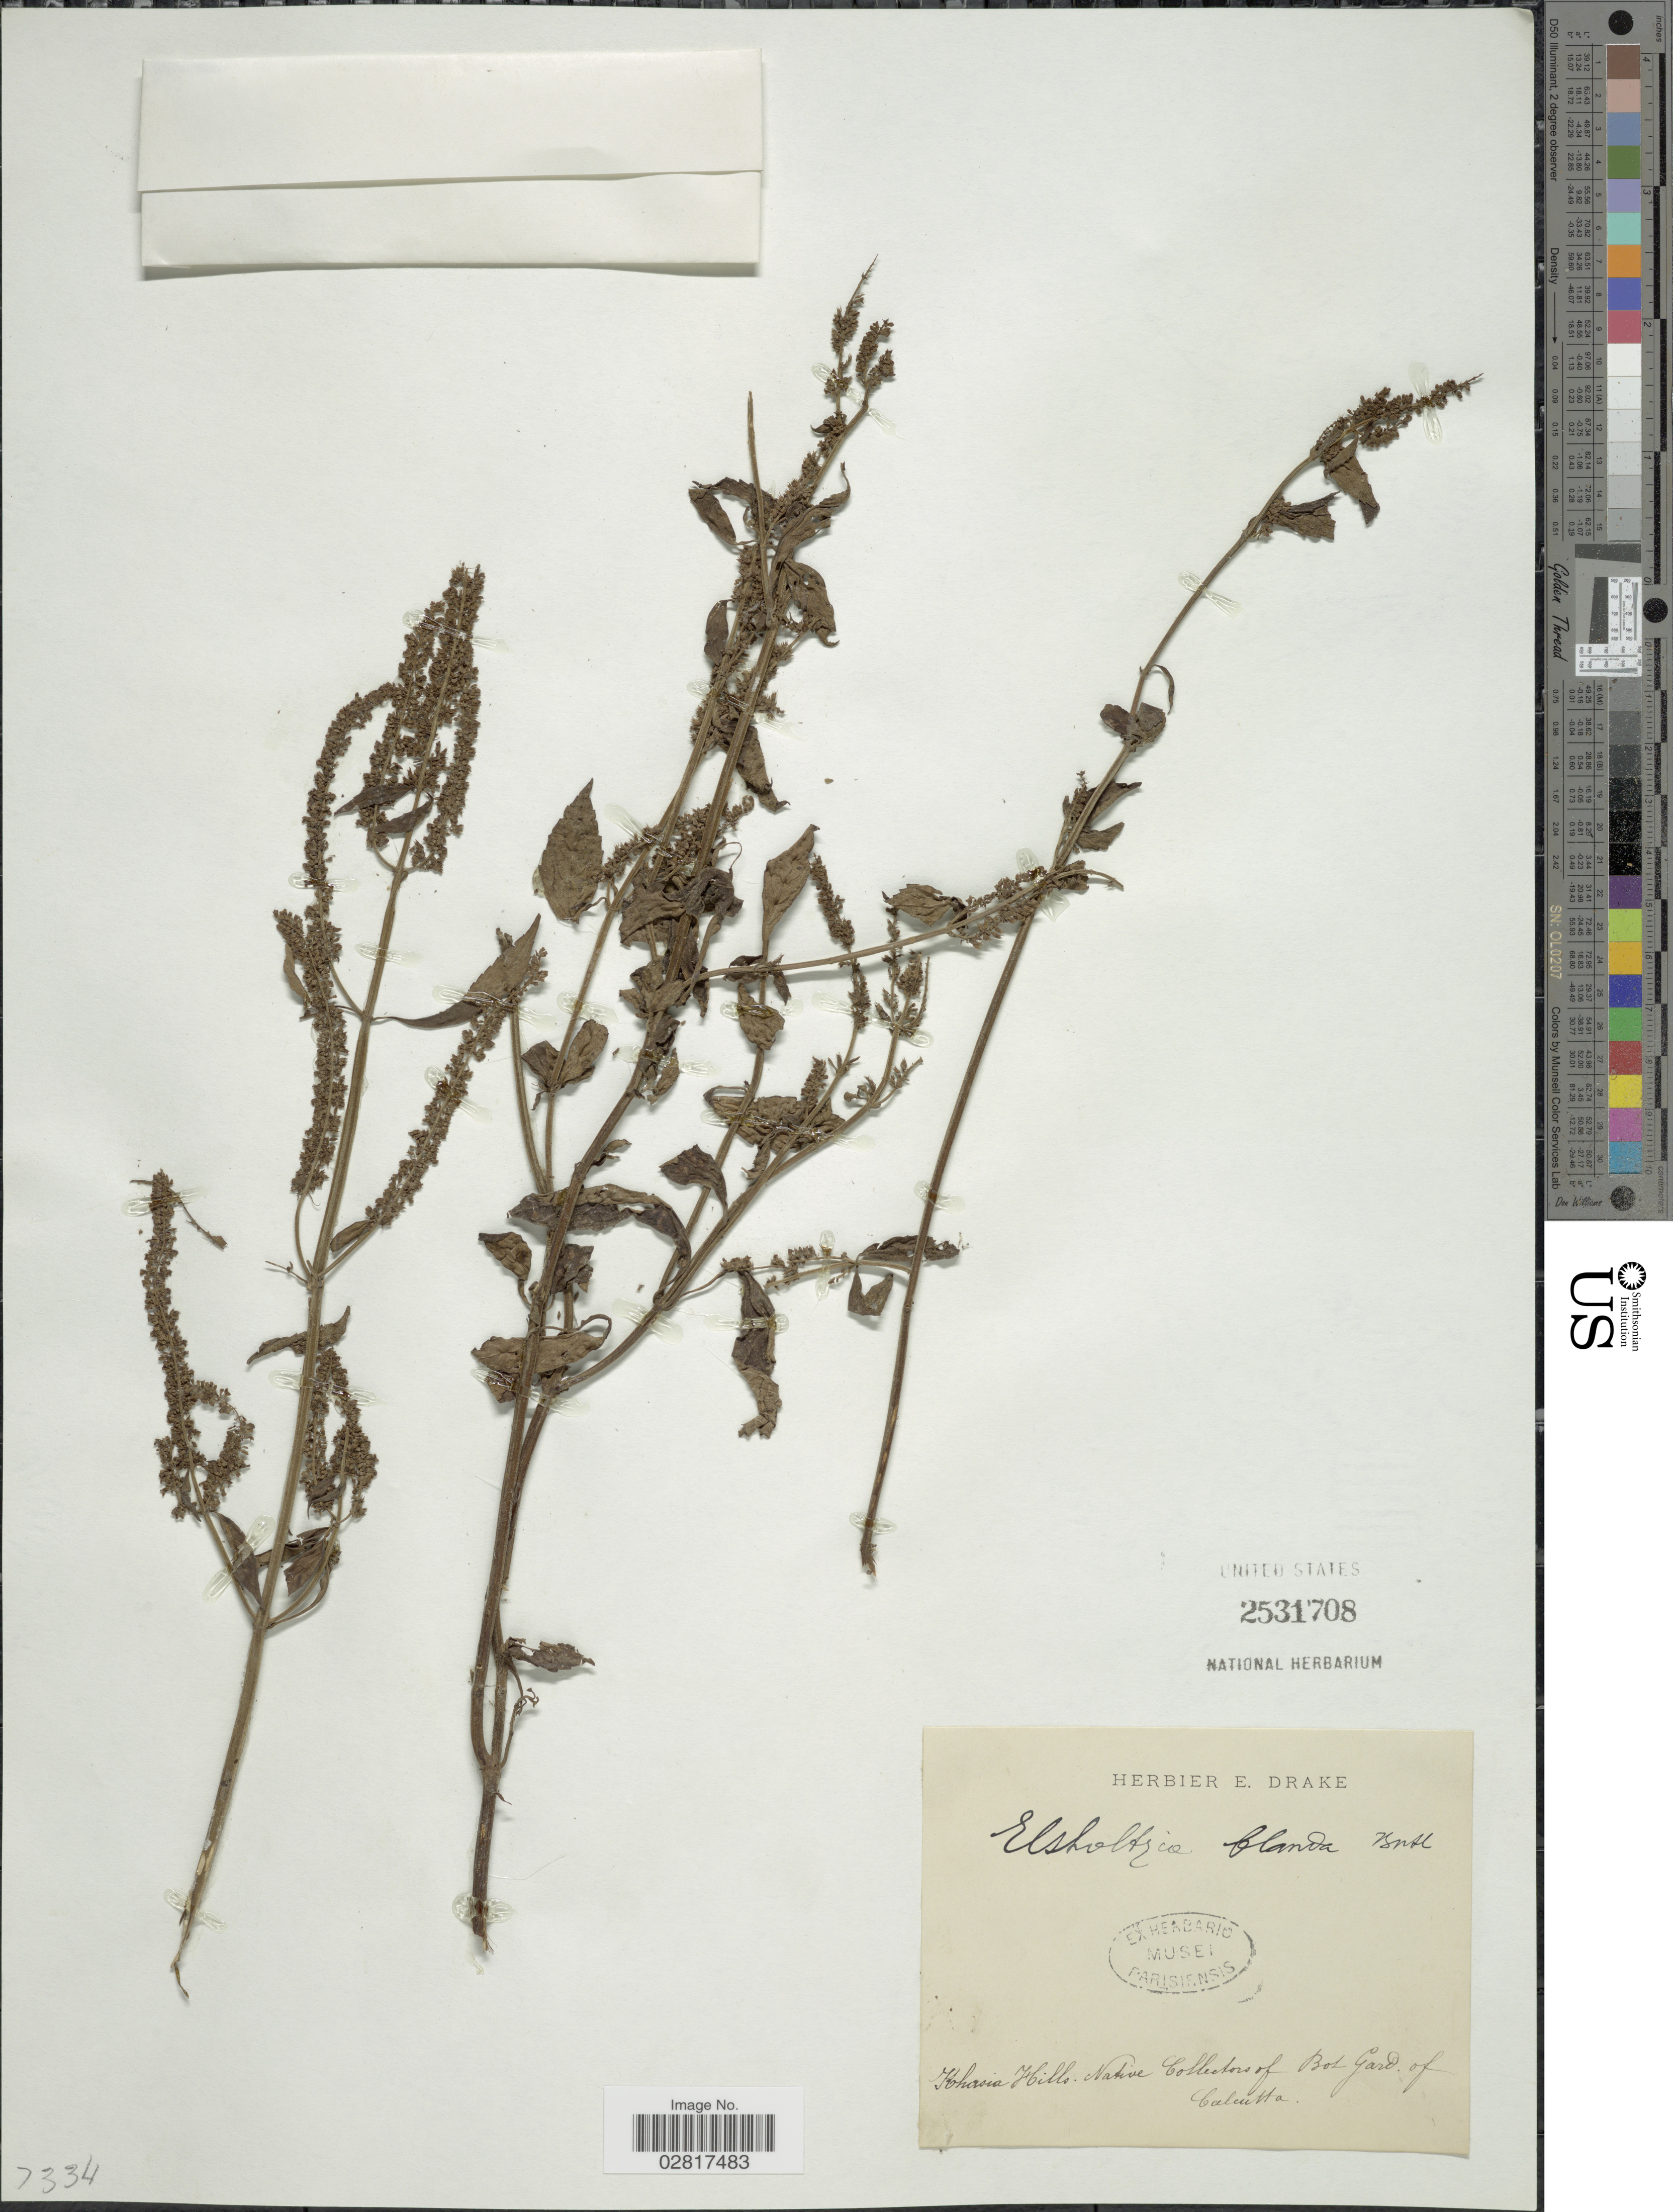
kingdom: Plantae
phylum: Tracheophyta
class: Magnoliopsida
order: Lamiales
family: Lamiaceae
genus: Elsholtzia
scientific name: Elsholtzia blanda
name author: (Benth.) Benth.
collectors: ex herb. E. Drake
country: India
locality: Khasia Hills, Native Collectors of Bot. Gard. of Calcutta.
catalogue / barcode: US 2531708